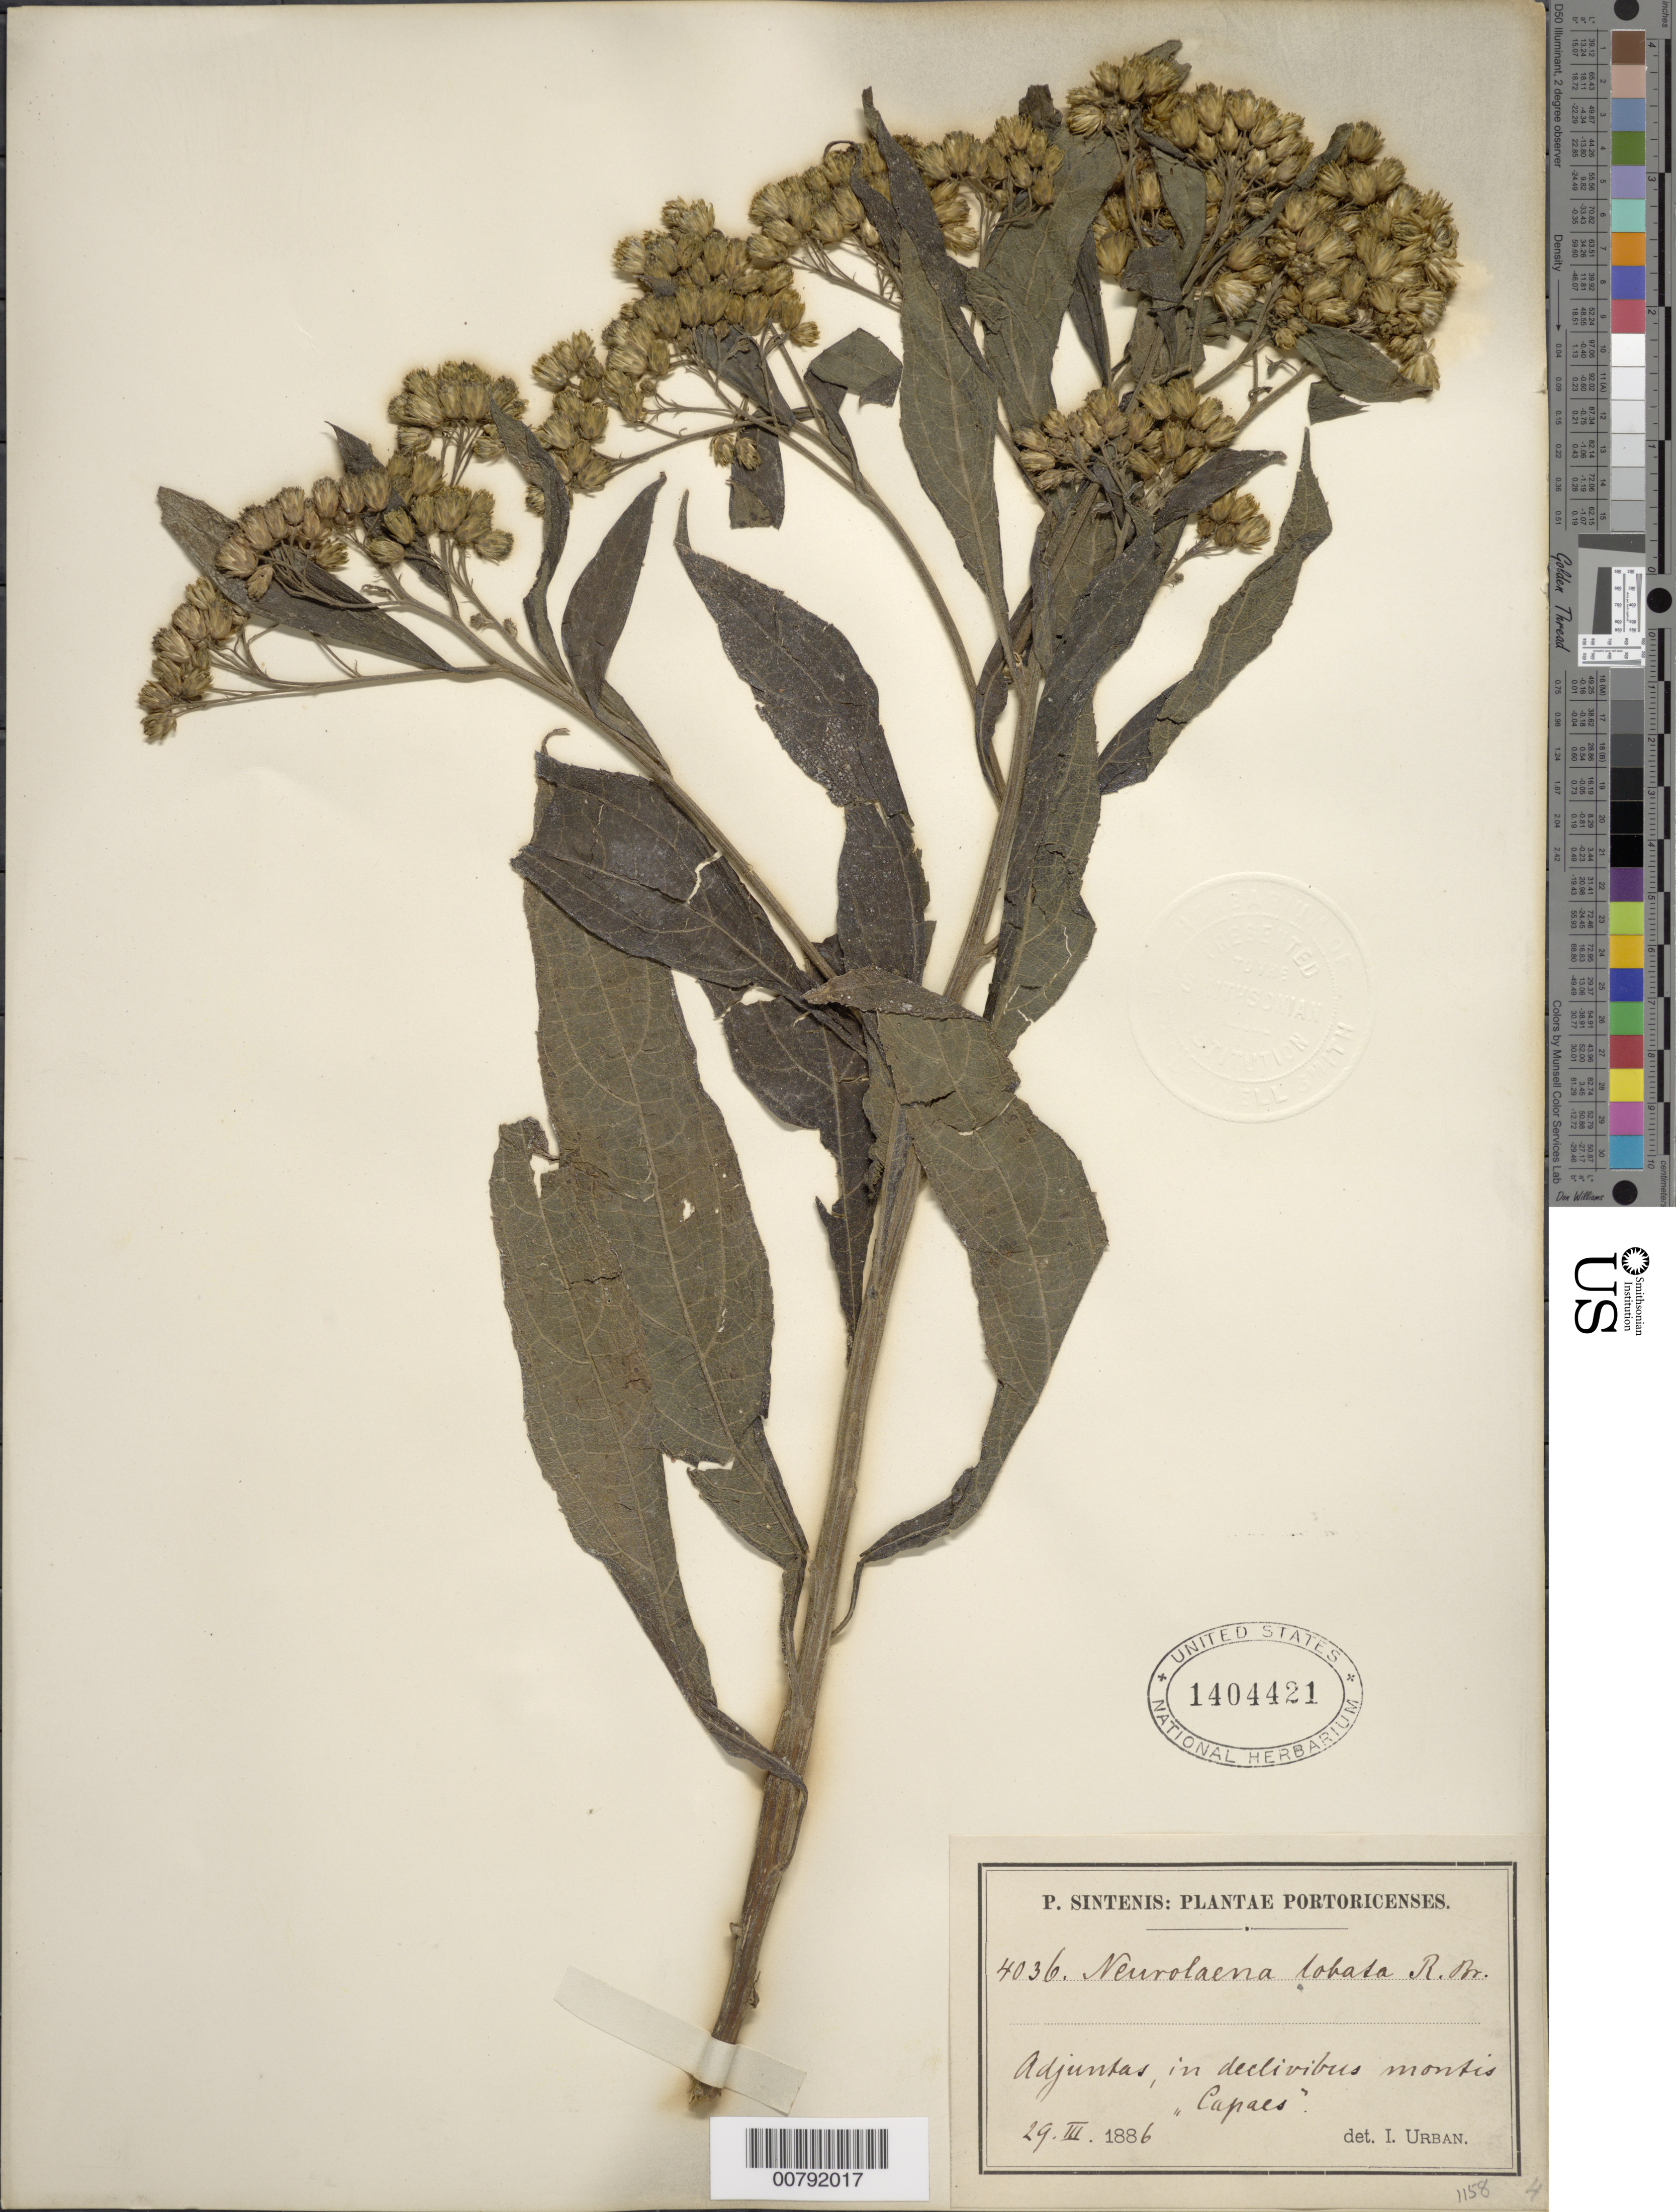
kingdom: Plantae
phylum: Tracheophyta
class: Magnoliopsida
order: Asterales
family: Asteraceae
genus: Neurolaena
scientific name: Neurolaena lobata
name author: (L.) R. Br. ex Cass.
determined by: Urban, Ignatz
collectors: P. Sintenis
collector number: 4036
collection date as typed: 29 Mar 1886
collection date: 1886-03-29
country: Puerto Rico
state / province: Adjuntas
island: Puerto Rico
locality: Adjuntas, Bo. Capaes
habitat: Declivibus montis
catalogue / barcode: US 1404421